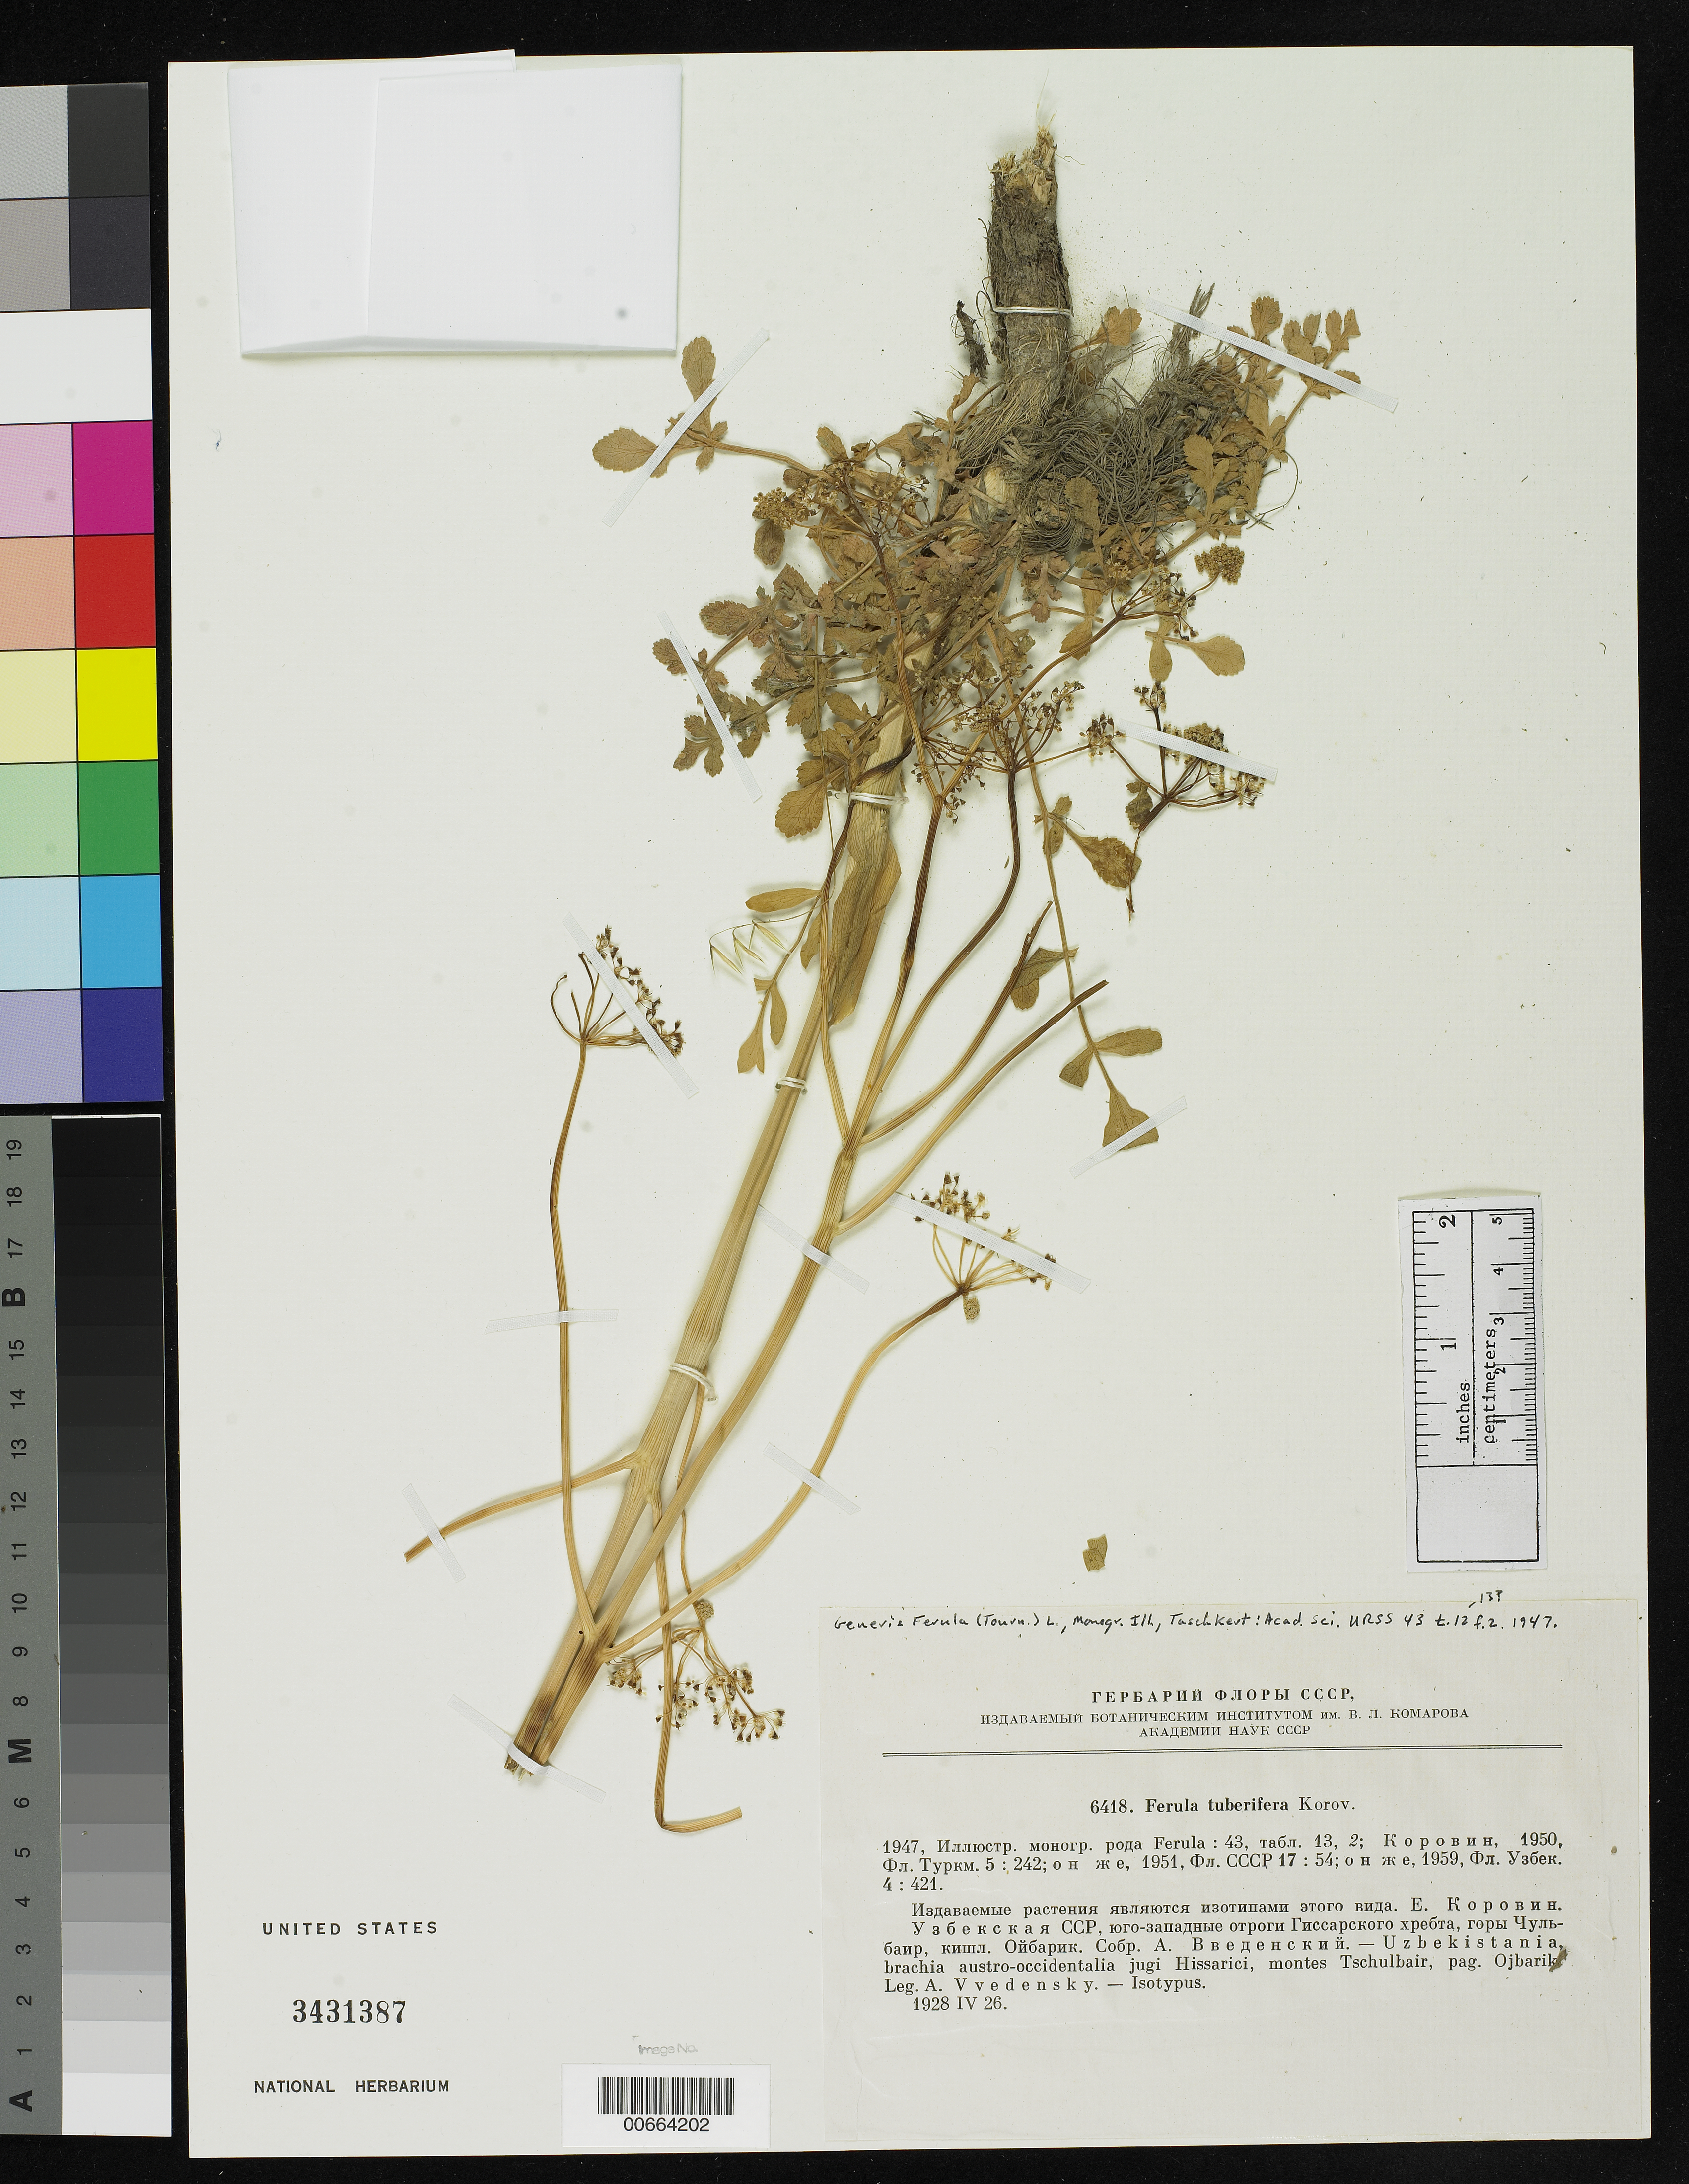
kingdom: Plantae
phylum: Tracheophyta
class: Magnoliopsida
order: Apiales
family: Apiaceae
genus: Ferula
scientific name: Ferula tuberifera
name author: Korovin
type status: Isotype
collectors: A. Vvedensky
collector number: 6418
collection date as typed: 26 Apr 1928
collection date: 1928-04-26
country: Uzbekistan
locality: Brachia austro-occidentalis jugi Hissarici, montes Tschulbair, pag. Ojbarik.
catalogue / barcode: US 3431387